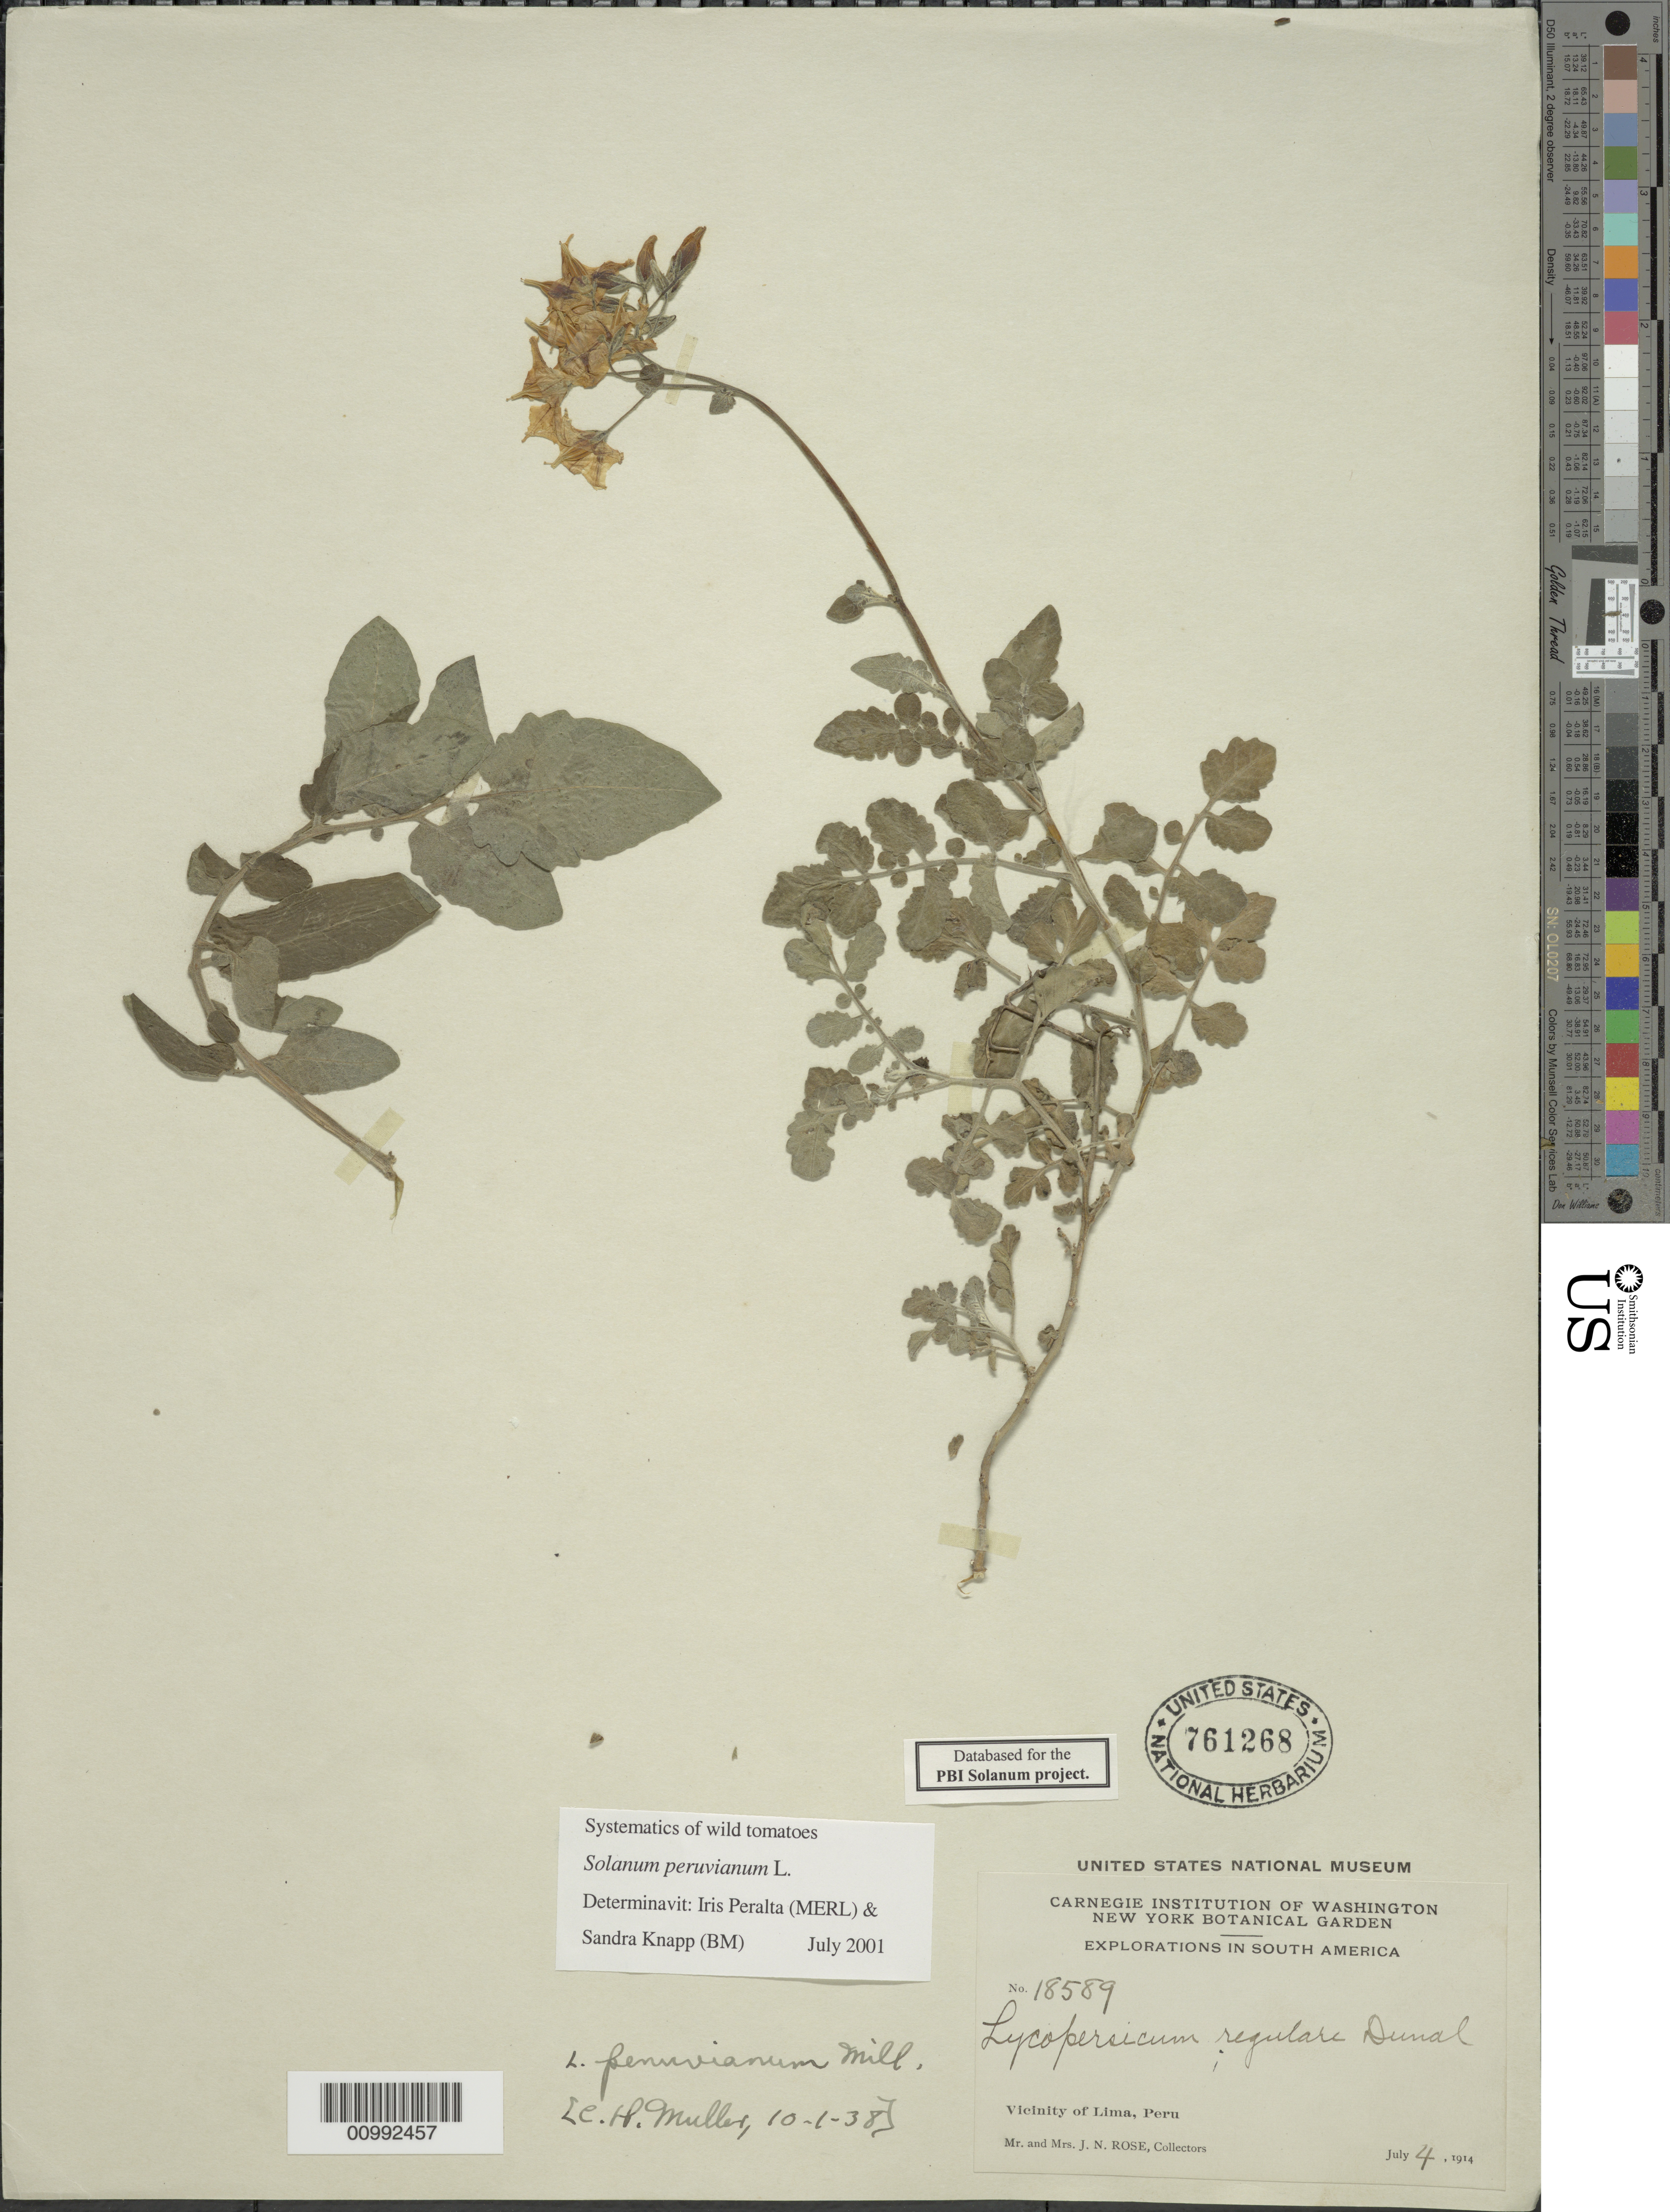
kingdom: Plantae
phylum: Tracheophyta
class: Magnoliopsida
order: Solanales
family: Solanaceae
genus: Solanum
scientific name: Solanum peruvianum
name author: L.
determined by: Peralta, Iris E.; Knapp, S. D.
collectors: J. N. Rose & L. B. Rose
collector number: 18589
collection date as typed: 4 Jul 1914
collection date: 1914-07-04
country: Peru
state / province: Lima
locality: vicinity of Lima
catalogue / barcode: US 761268